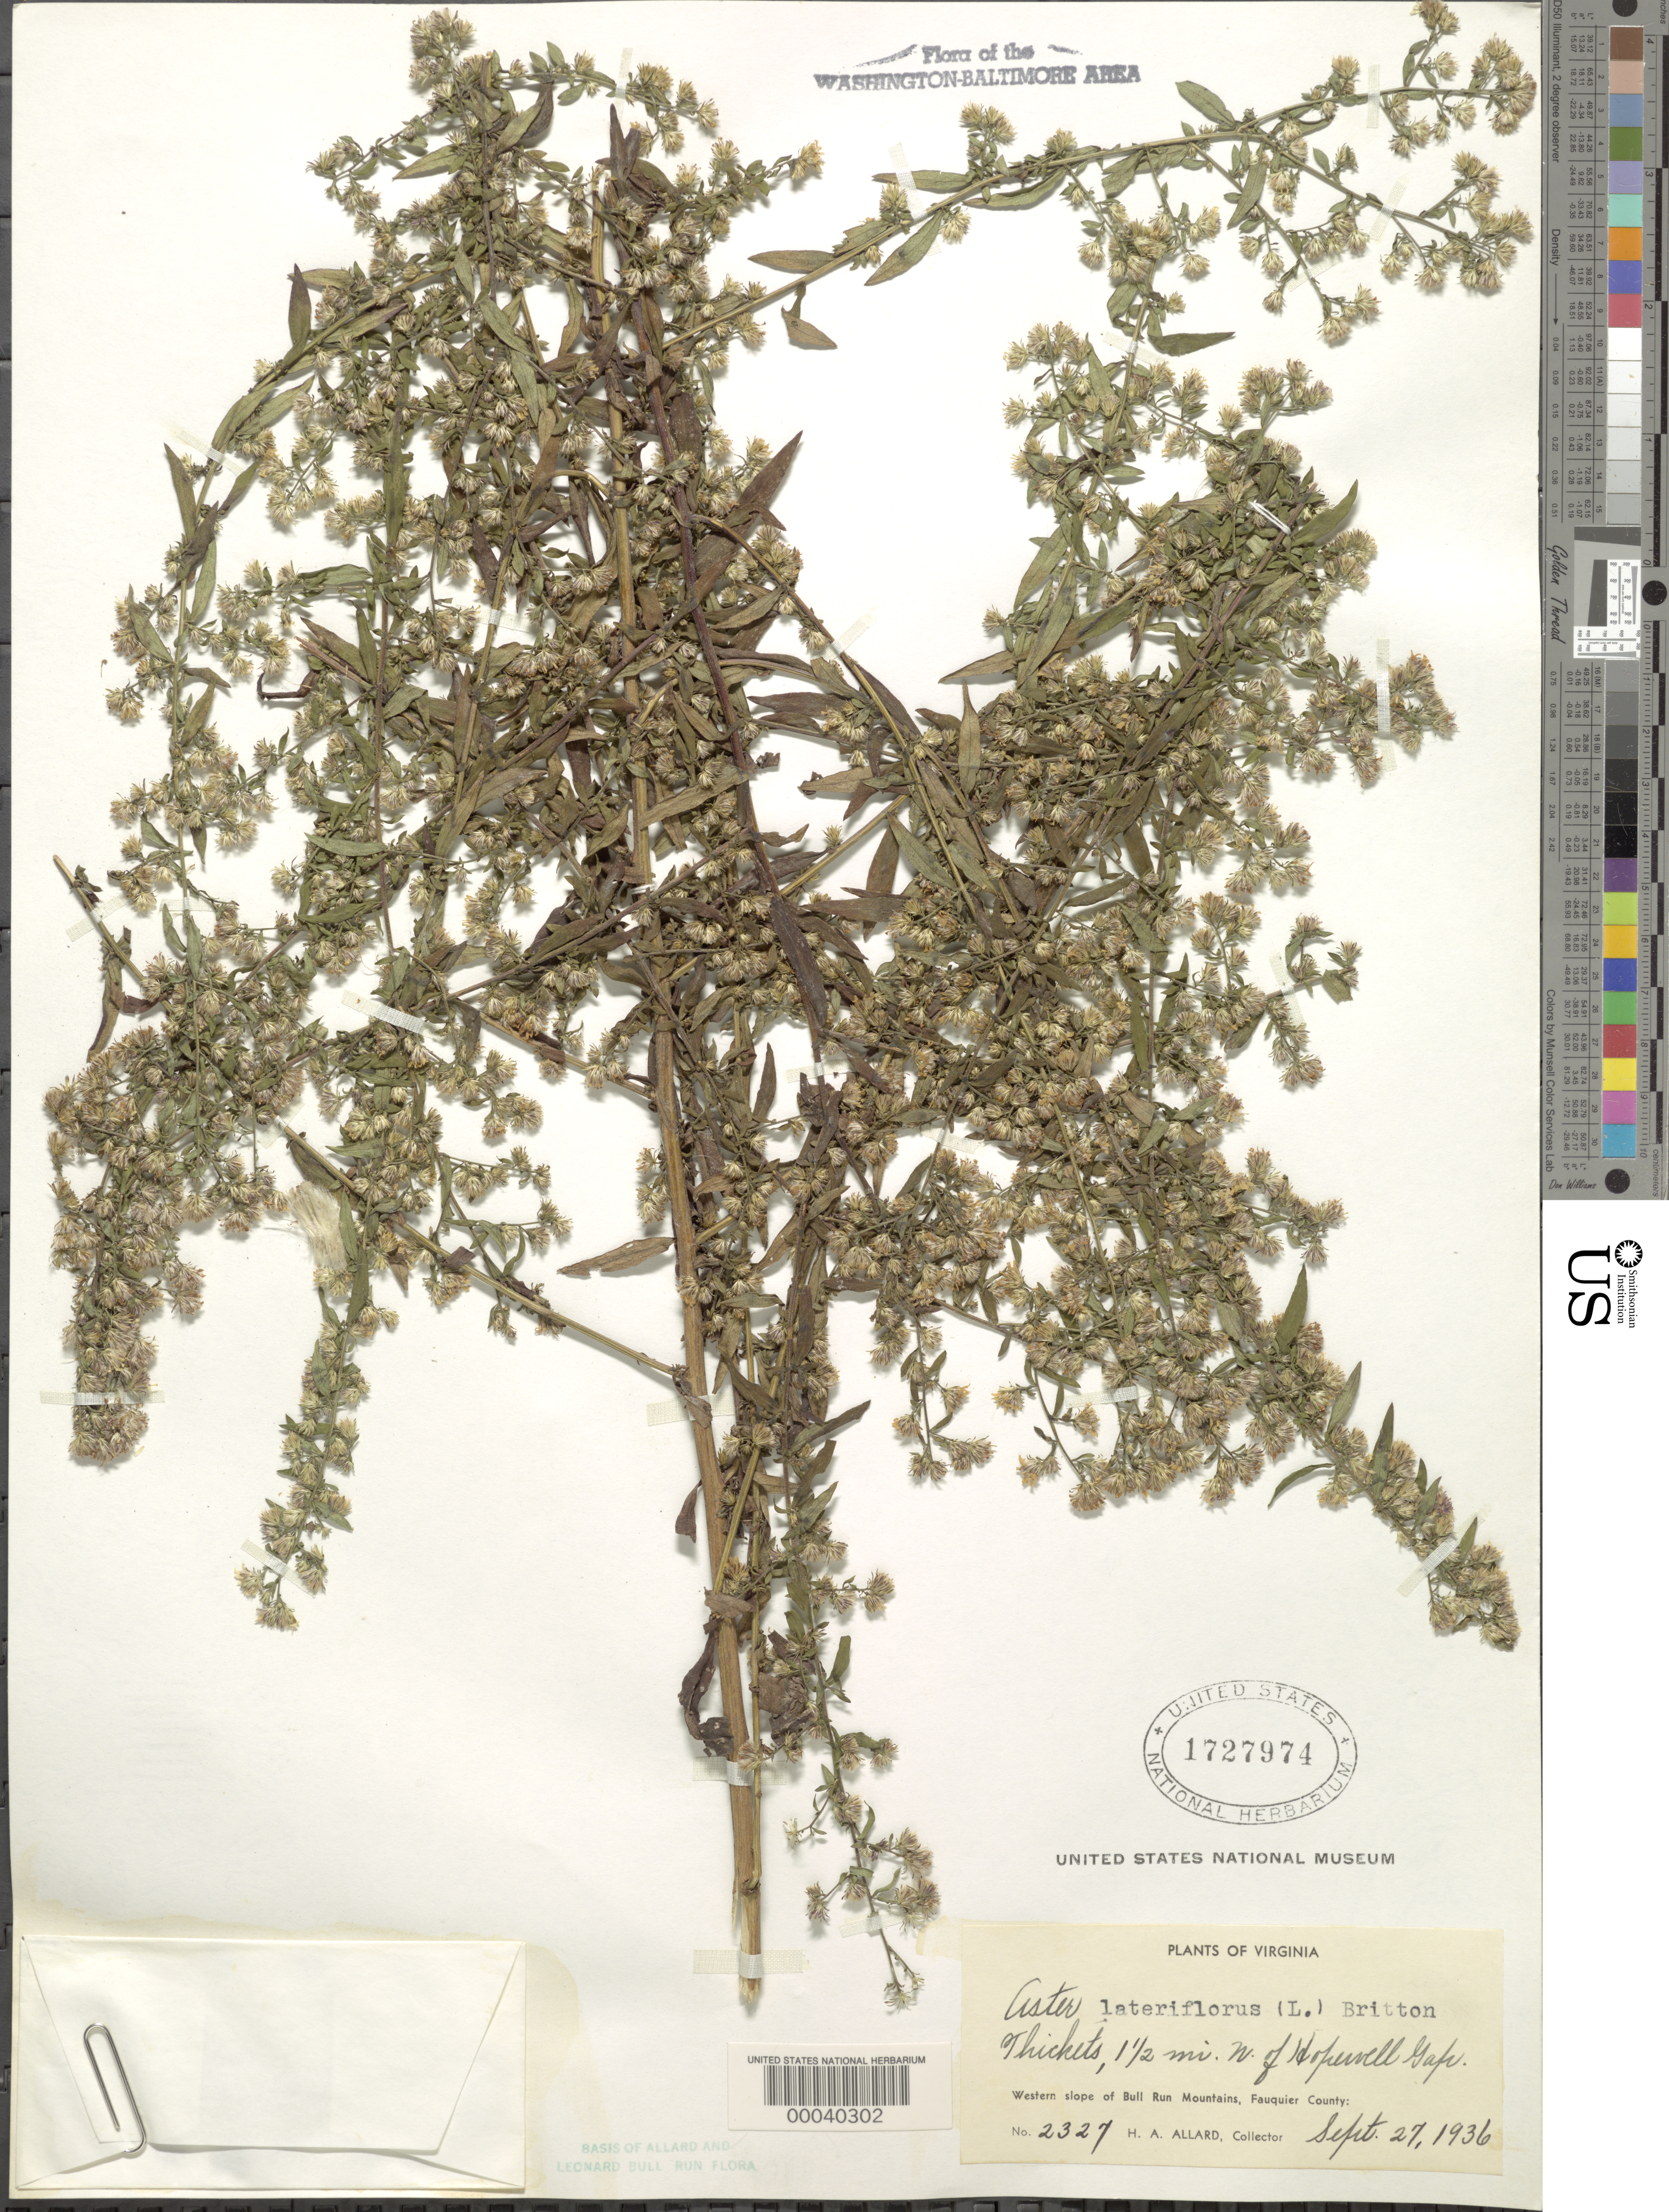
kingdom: Plantae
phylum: Tracheophyta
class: Magnoliopsida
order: Asterales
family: Asteraceae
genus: Symphyotrichum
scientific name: Symphyotrichum lateriflorum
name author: (L.) Á. Löve & D. Löve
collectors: H. A. Allard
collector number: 2327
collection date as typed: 27 Sep 1936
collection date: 1936-09-27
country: United States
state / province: Virginia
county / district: Fauquier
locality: North of Hopewell Gap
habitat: Thickets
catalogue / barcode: US 1727974